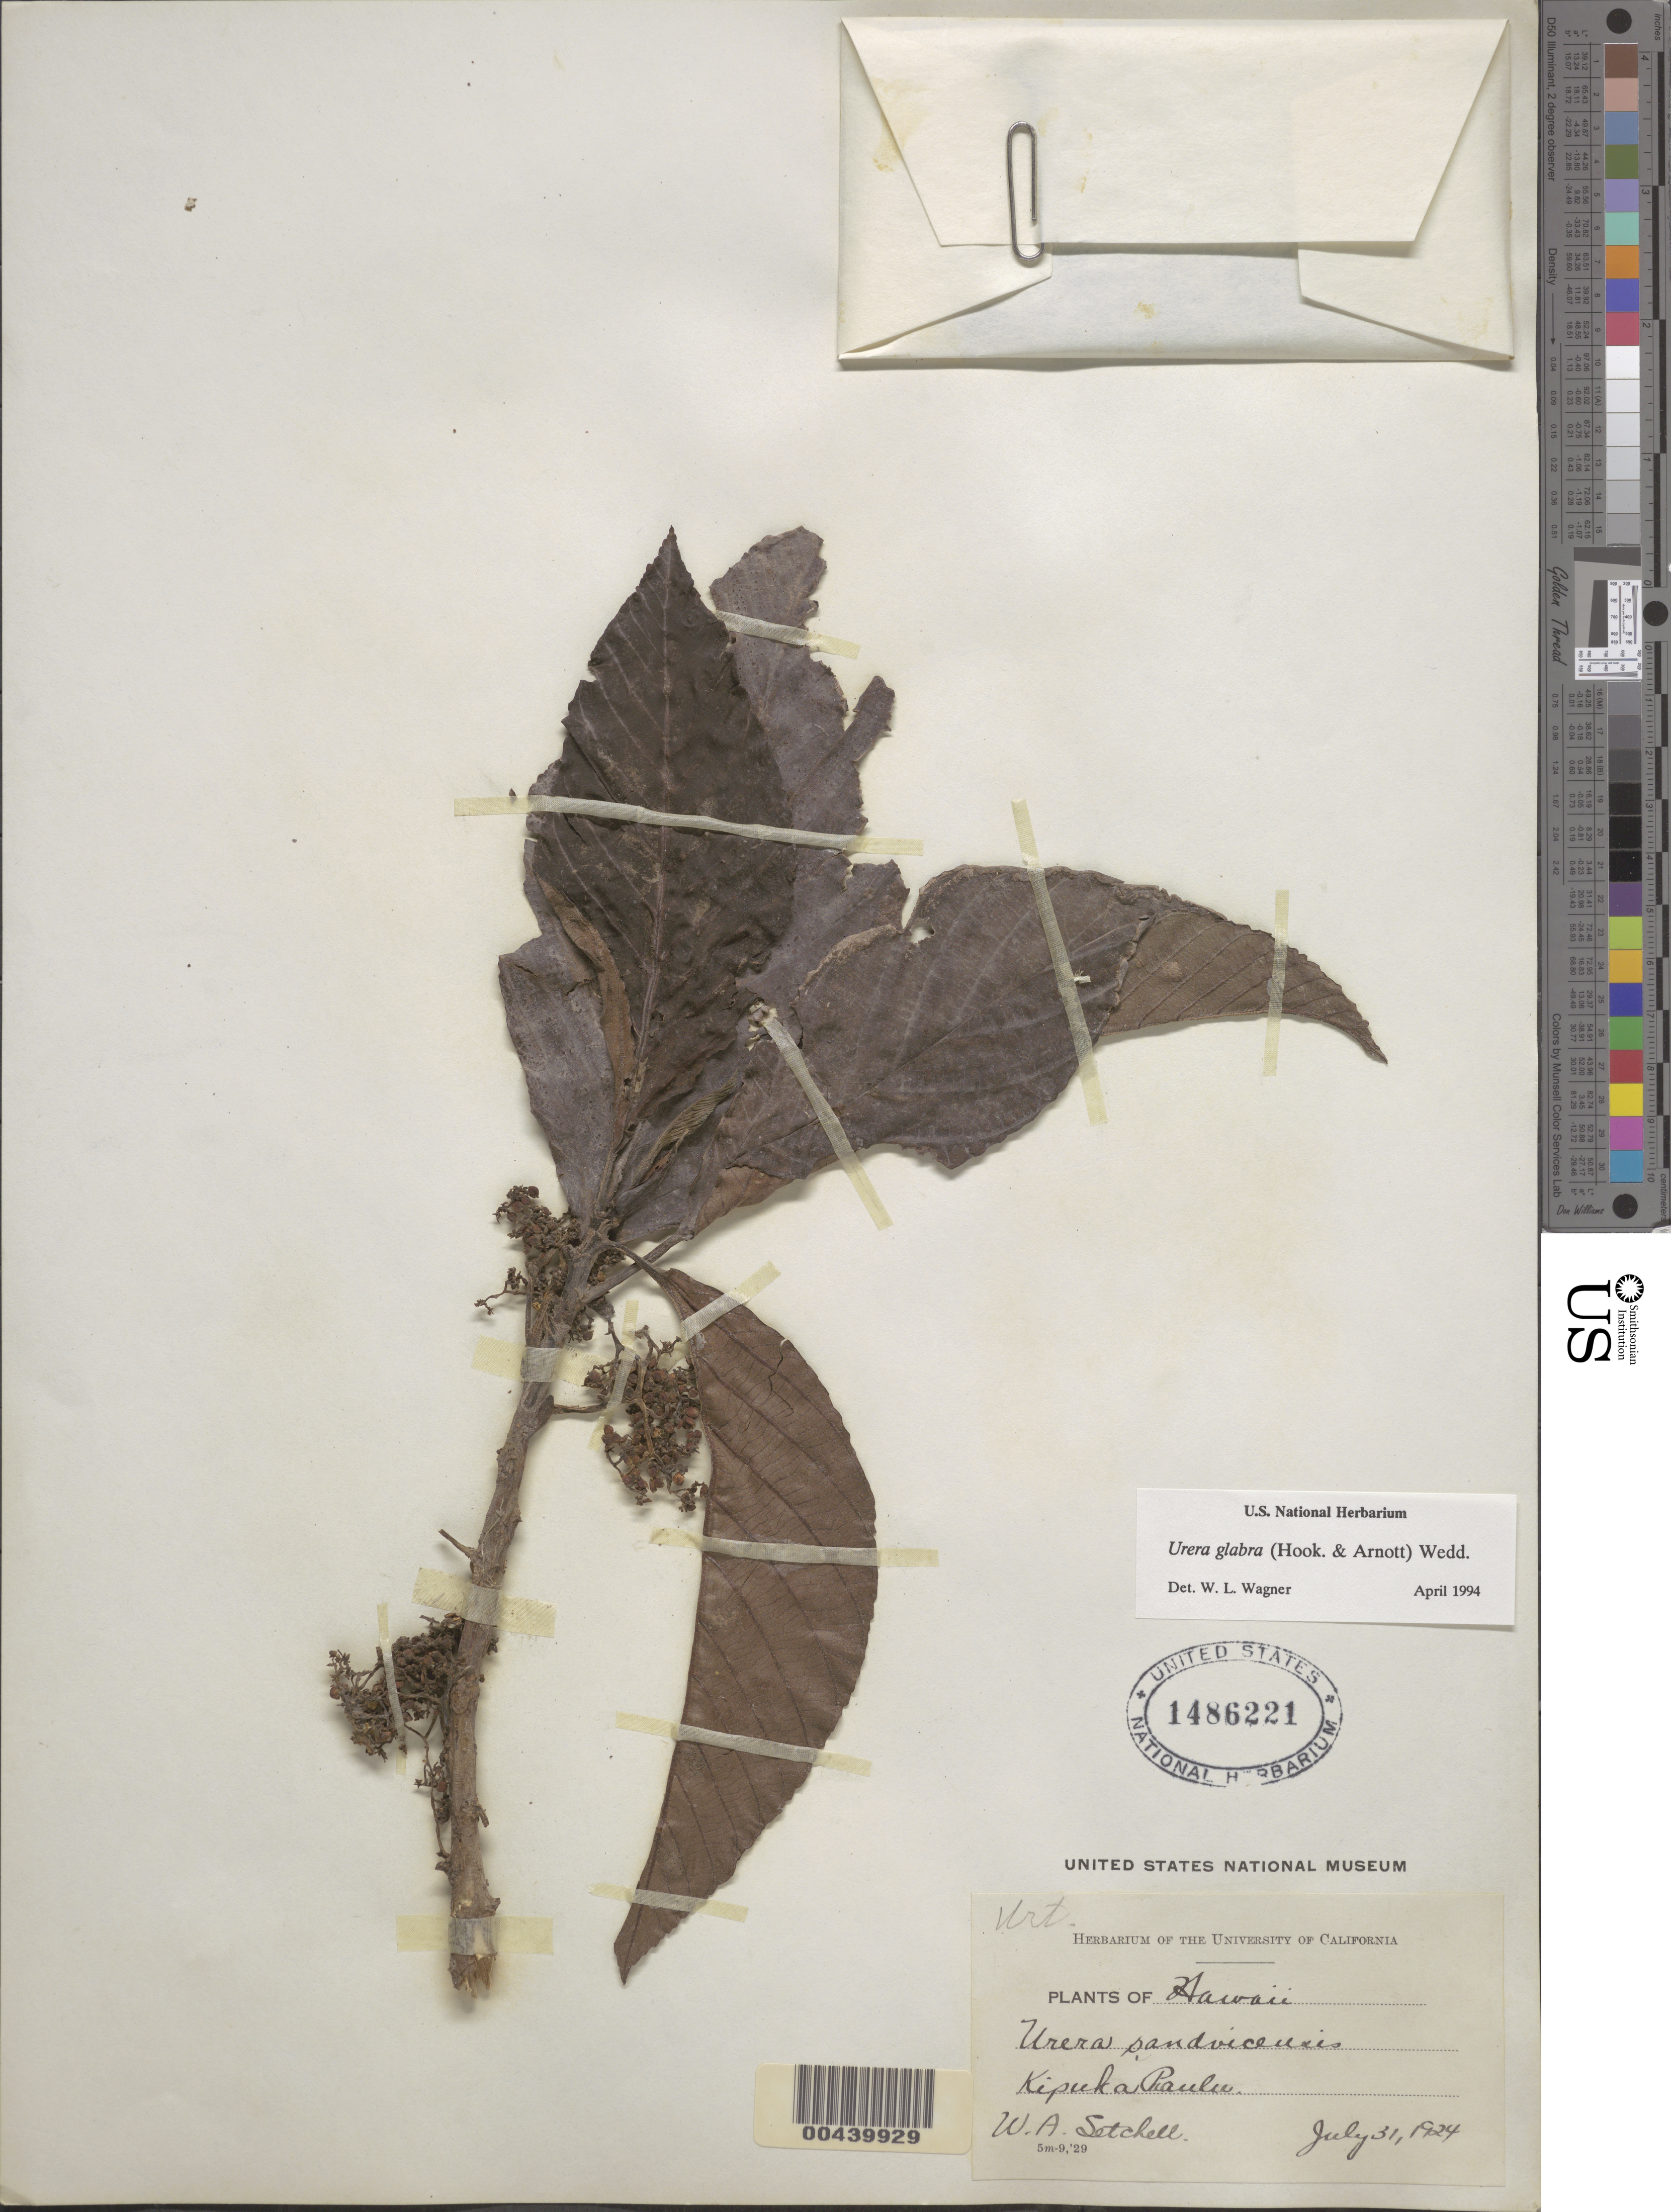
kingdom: Plantae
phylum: Tracheophyta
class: Magnoliopsida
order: Rosales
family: Urticaceae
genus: Touchardia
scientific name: Touchardia oahuensis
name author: T. Wells & A. K. Monro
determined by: Wagner, W. L., (BOT), Smithsonian Institution - National Museum of Natural History (UNITED STATES)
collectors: W. Setchell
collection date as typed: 31 Jul 1924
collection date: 1924-07-31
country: United States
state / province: Hawaii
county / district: Hawaii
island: Hawaii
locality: Kipuka Paulu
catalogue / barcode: US 1486221